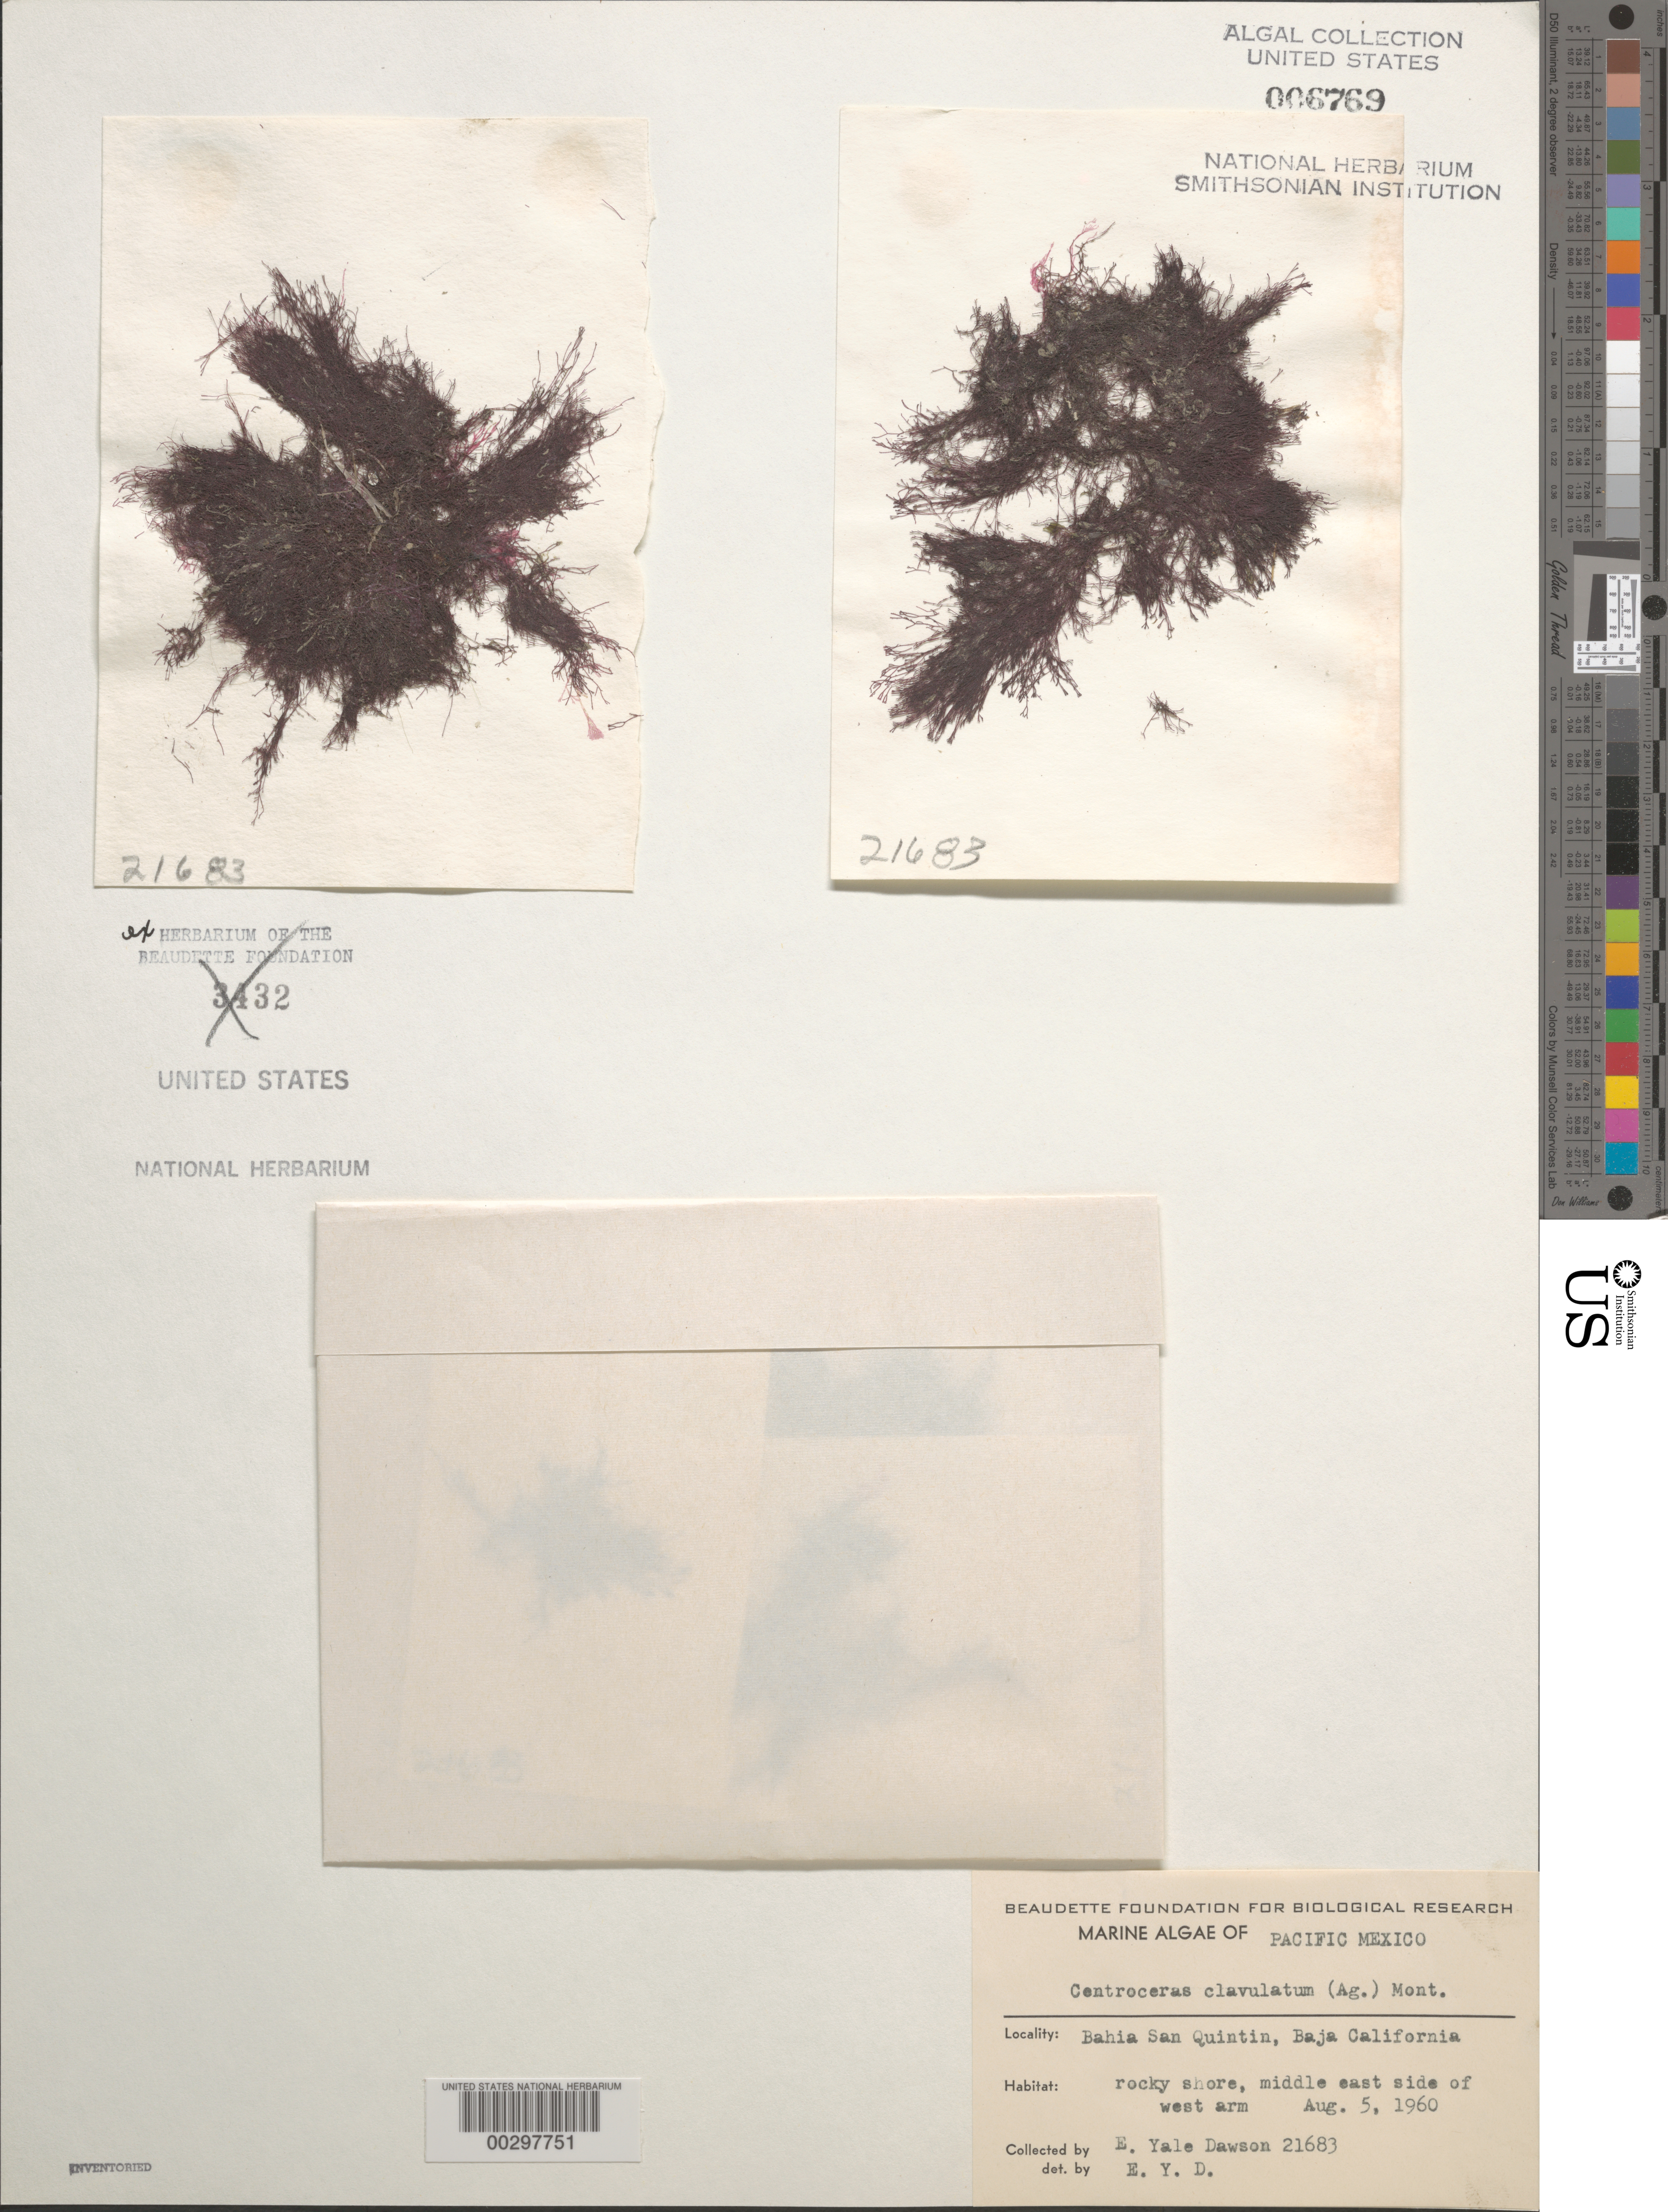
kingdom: Plantae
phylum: Rhodophyta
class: Florideophyceae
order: Ceramiales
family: Ceramiaceae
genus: Centroceras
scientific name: Centroceras clavulatum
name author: (C. Agardh) Mont.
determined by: Dawson, E. Y.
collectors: E. Y. Dawson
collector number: EYD 21683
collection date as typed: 05 Aug 1960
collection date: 1960-08-05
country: Mexico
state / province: Baja California Norte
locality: Bahia San Quintin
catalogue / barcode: US 6769